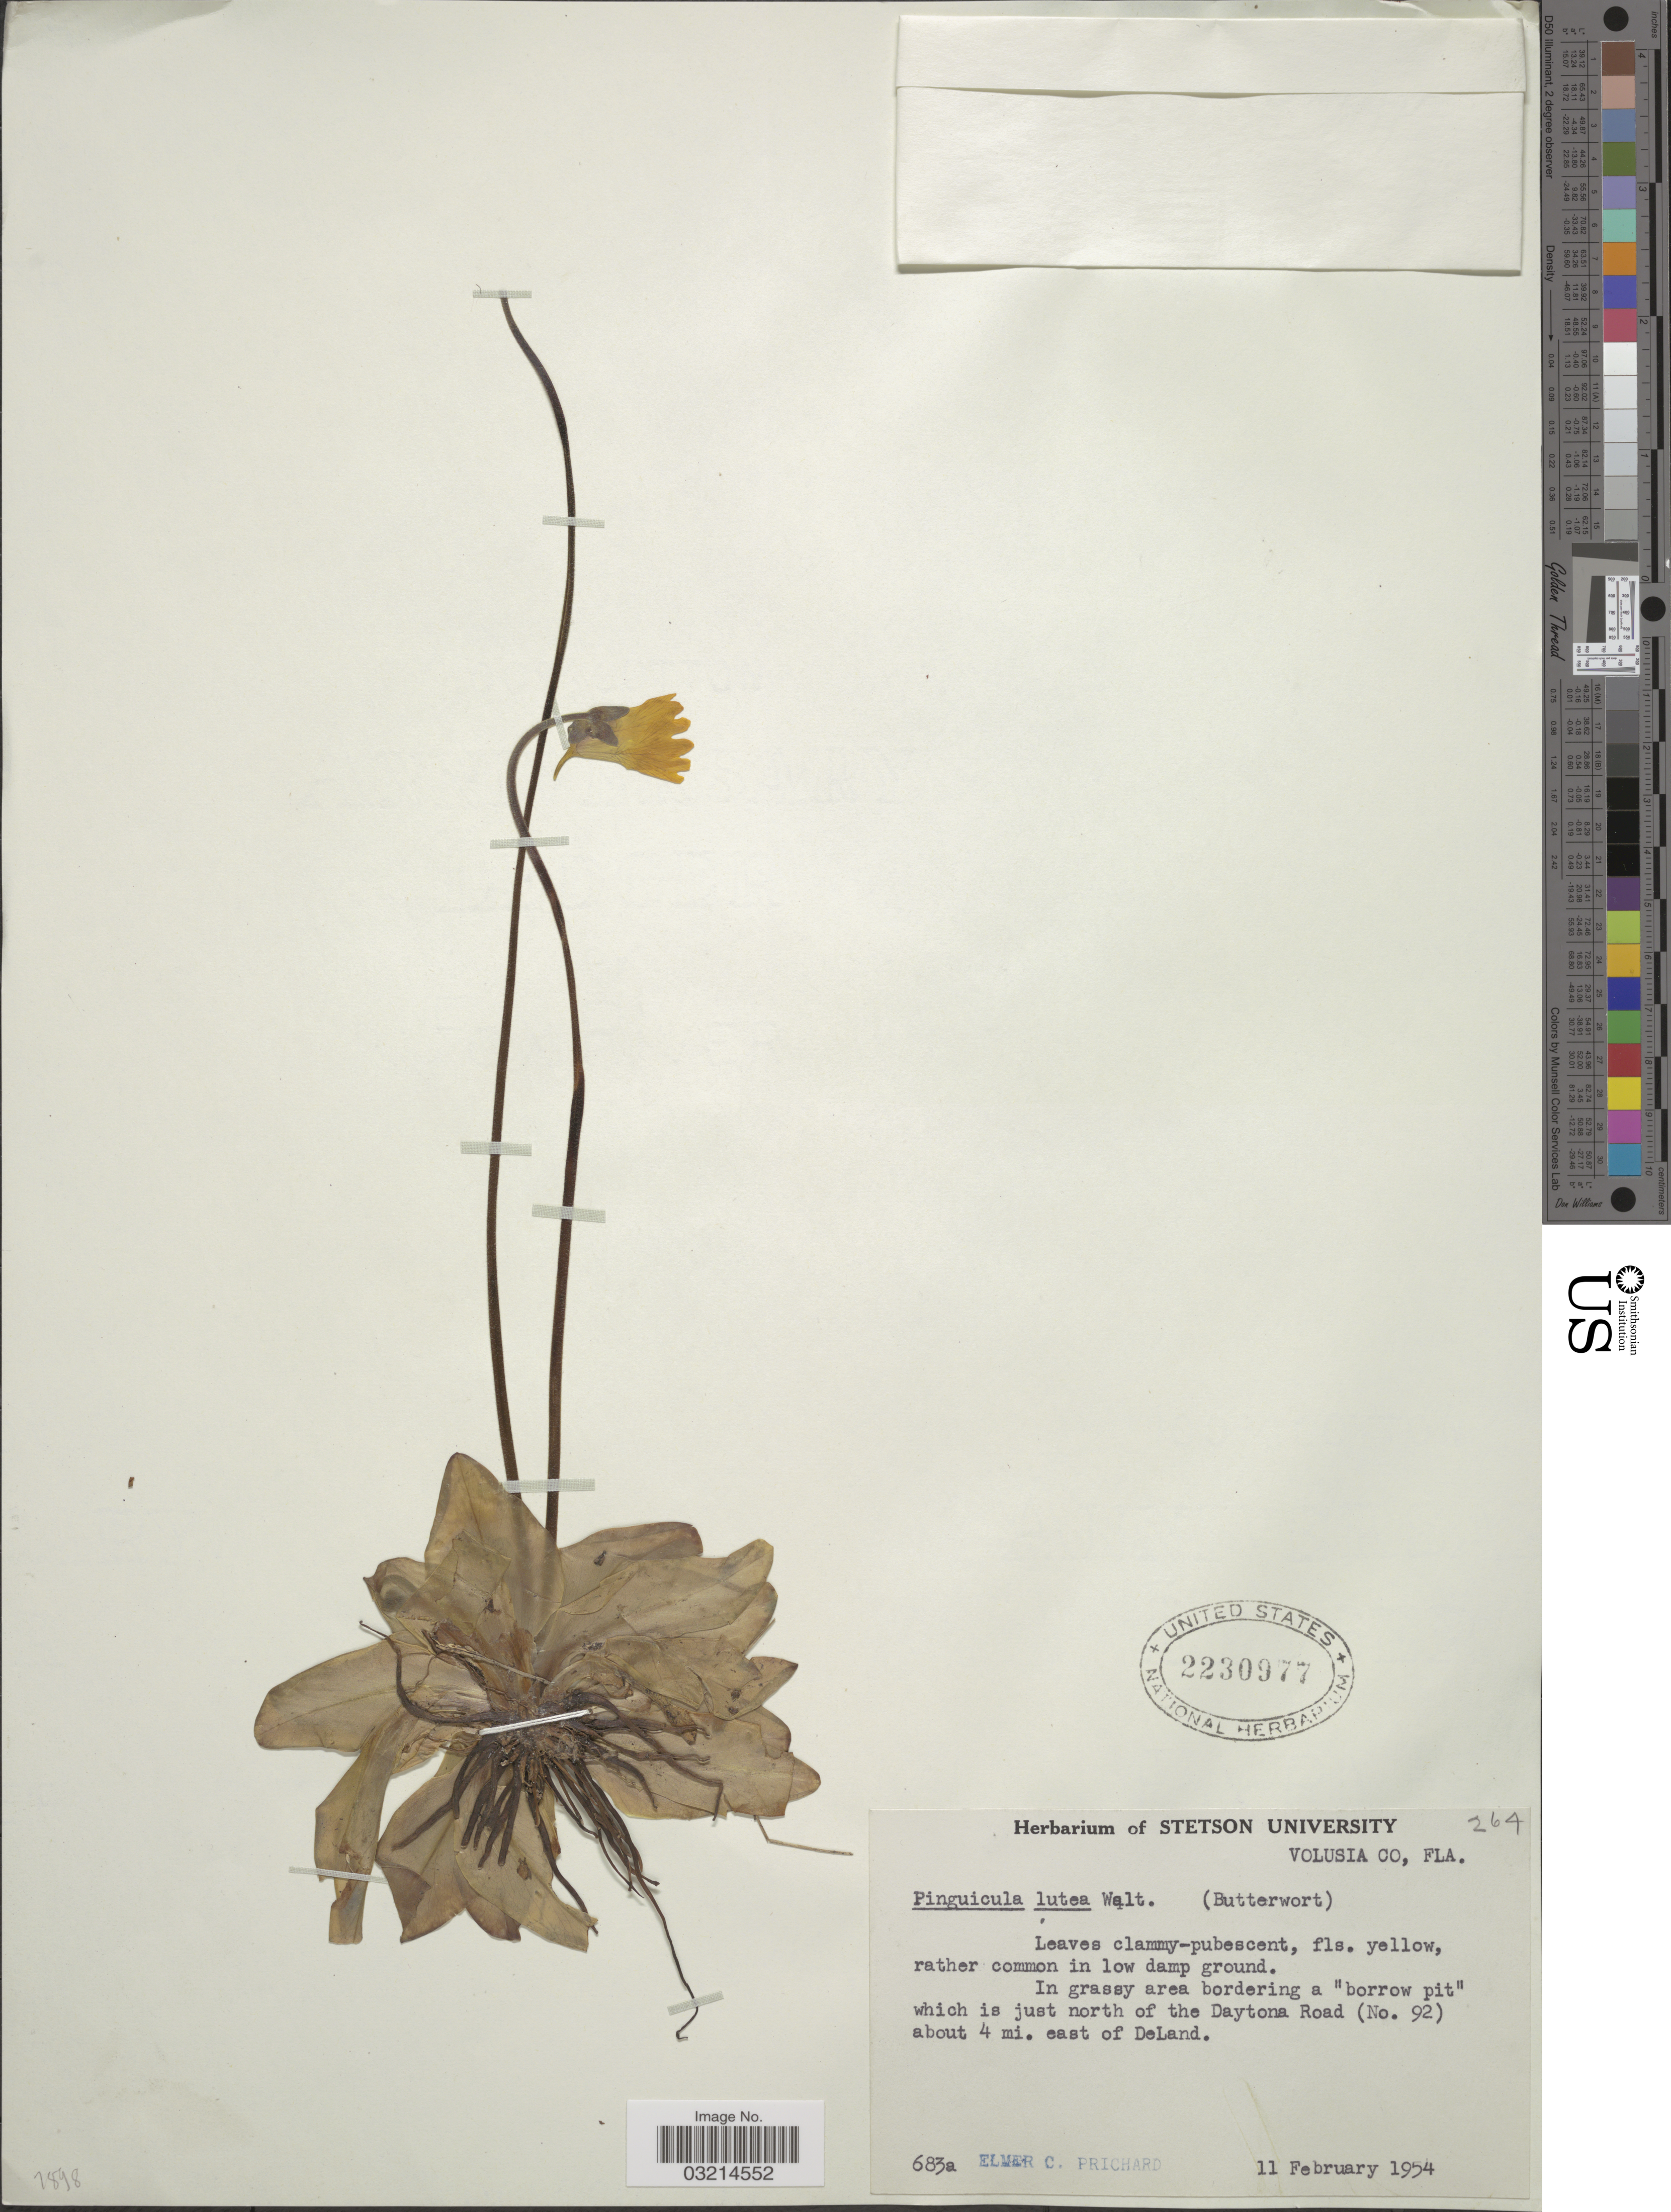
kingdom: Plantae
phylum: Tracheophyta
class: Magnoliopsida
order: Lamiales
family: Lentibulariaceae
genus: Pinguicula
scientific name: Pinguicula lutea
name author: Walter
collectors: E. Prichard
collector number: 683a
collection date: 1954-02-11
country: United States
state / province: Florida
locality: Volusia Co., In grassy area bordering a "borrow pit", which is just north of the Daytona Road (No. 92), about 4 mi. east of DeLand.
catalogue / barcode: US 2230977